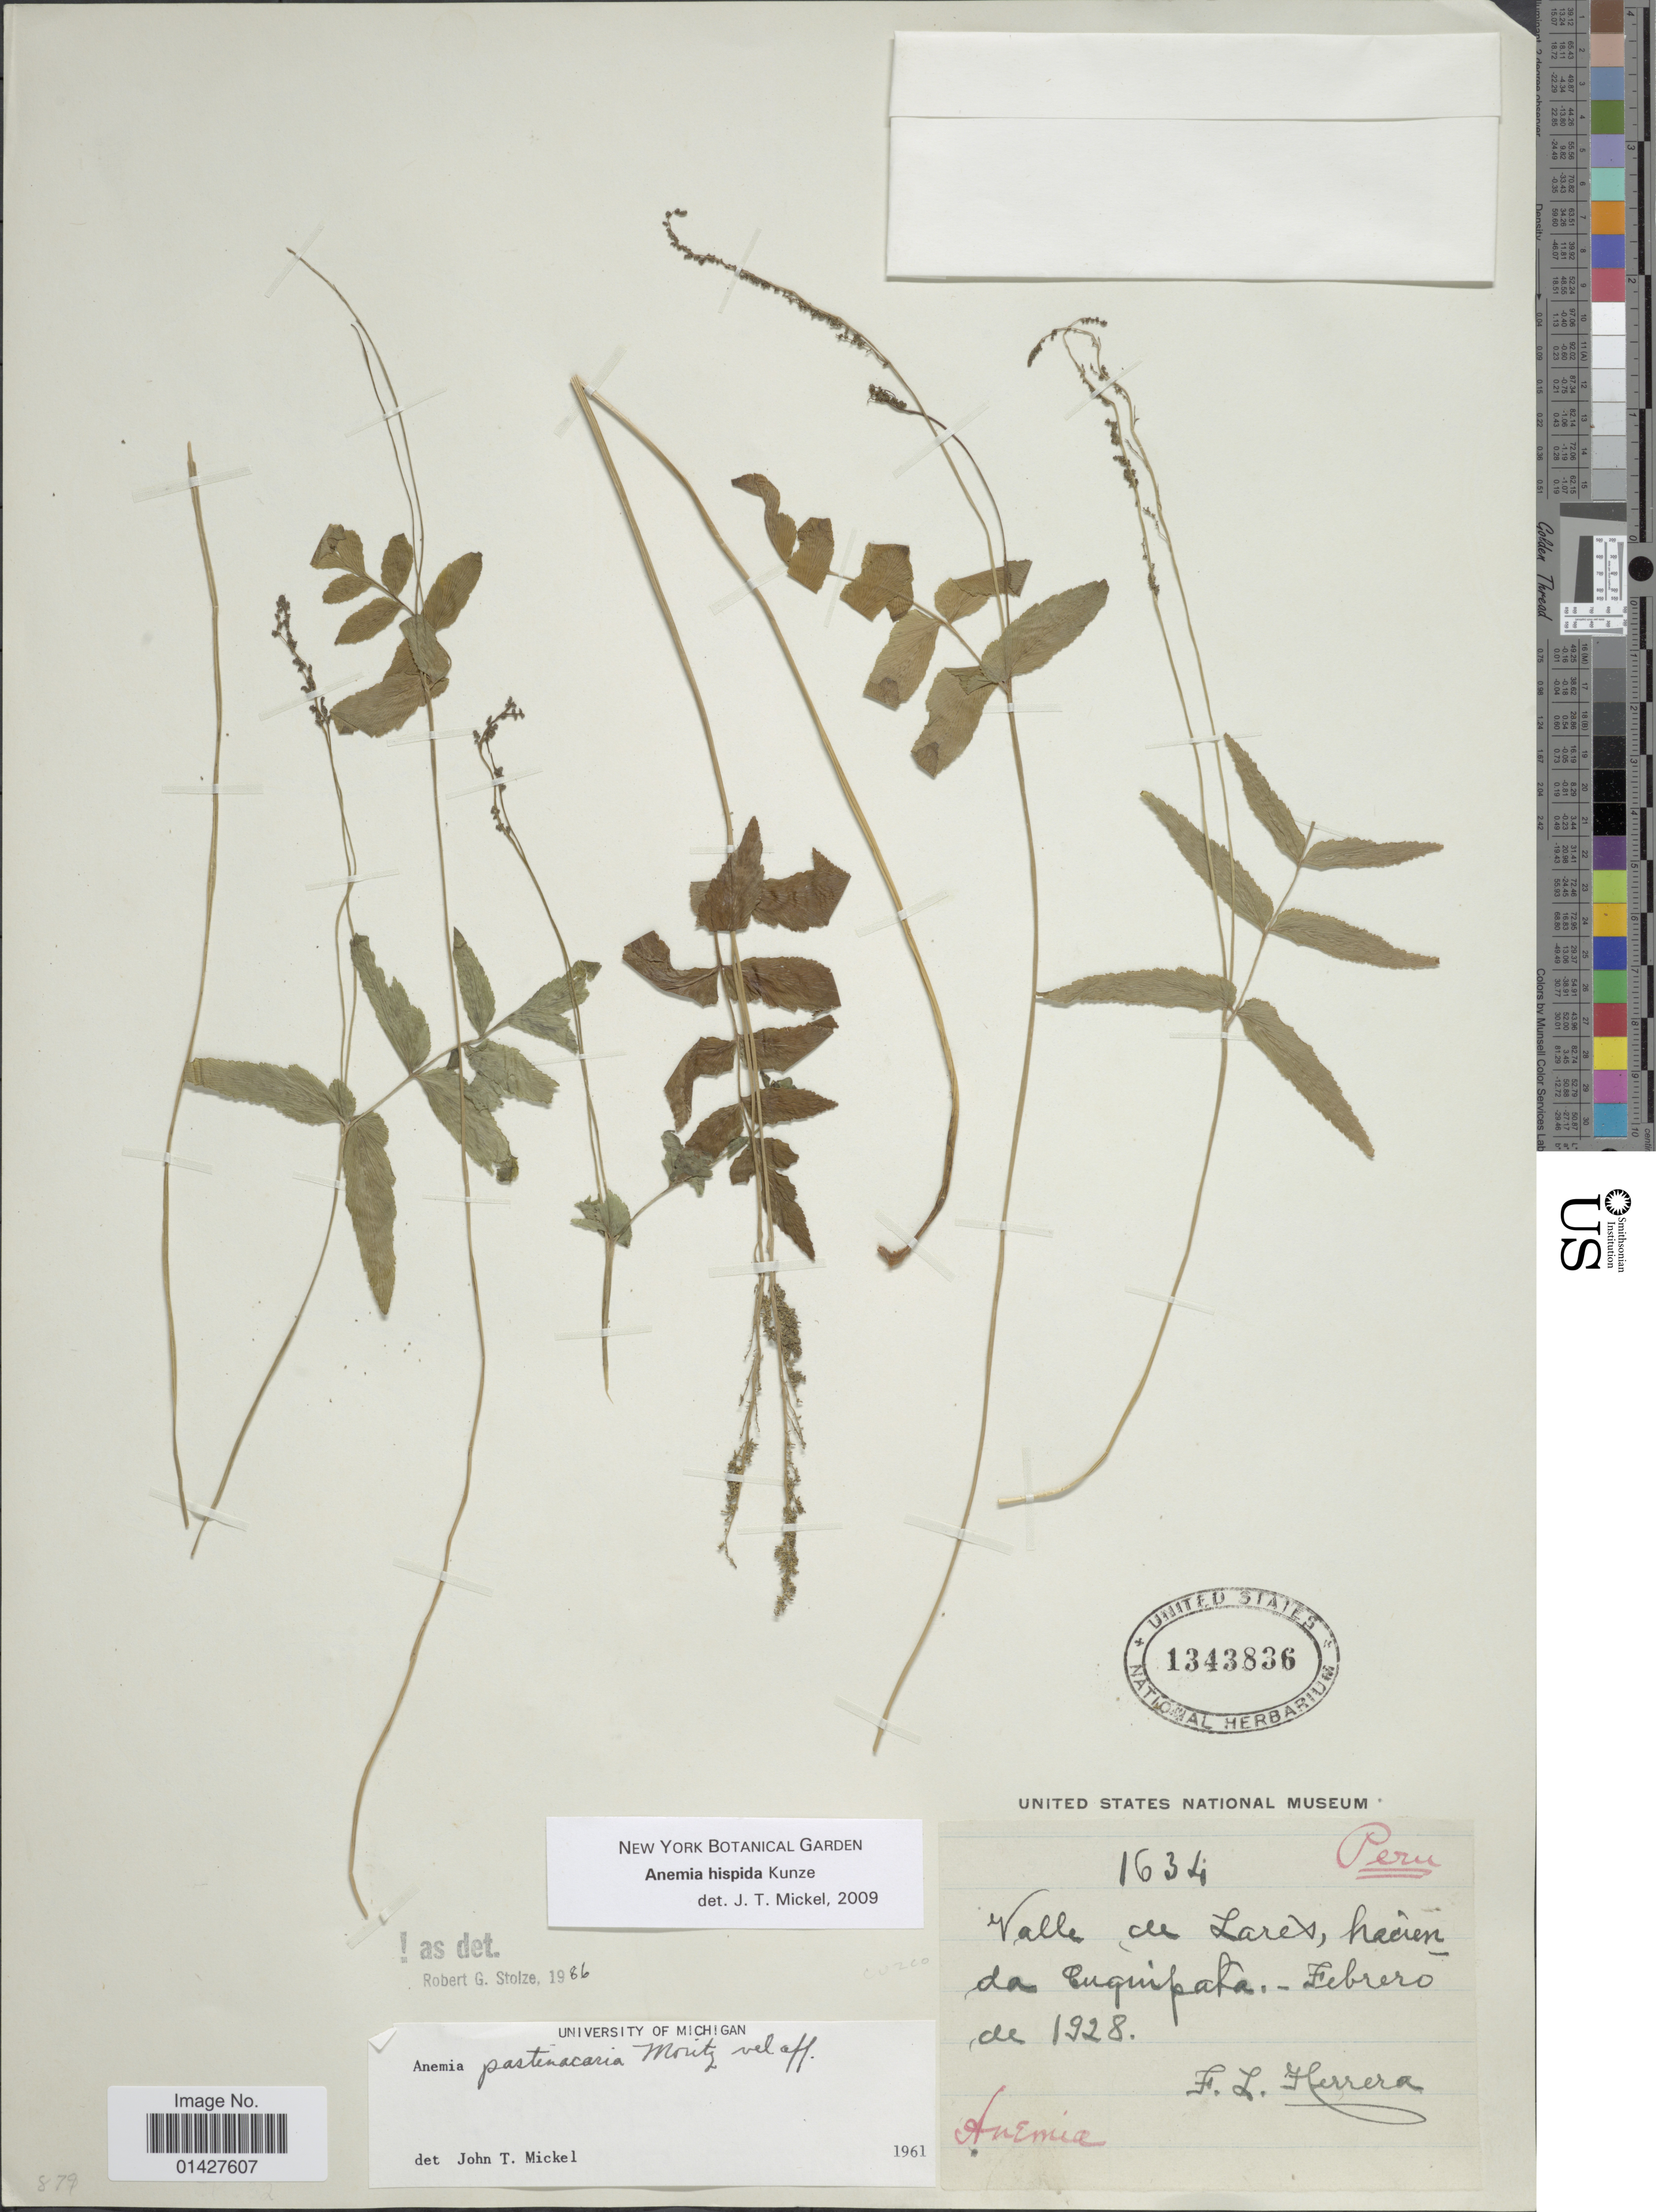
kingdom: Plantae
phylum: Tracheophyta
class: Polypodiopsida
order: Schizaeales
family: Anemiaceae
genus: Anemia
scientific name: Anemia hispida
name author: Kunze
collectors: F. L. Herrera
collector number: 1634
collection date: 1928-02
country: Peru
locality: Valle de Lares, hacienda Cuquipata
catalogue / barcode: US 1343836